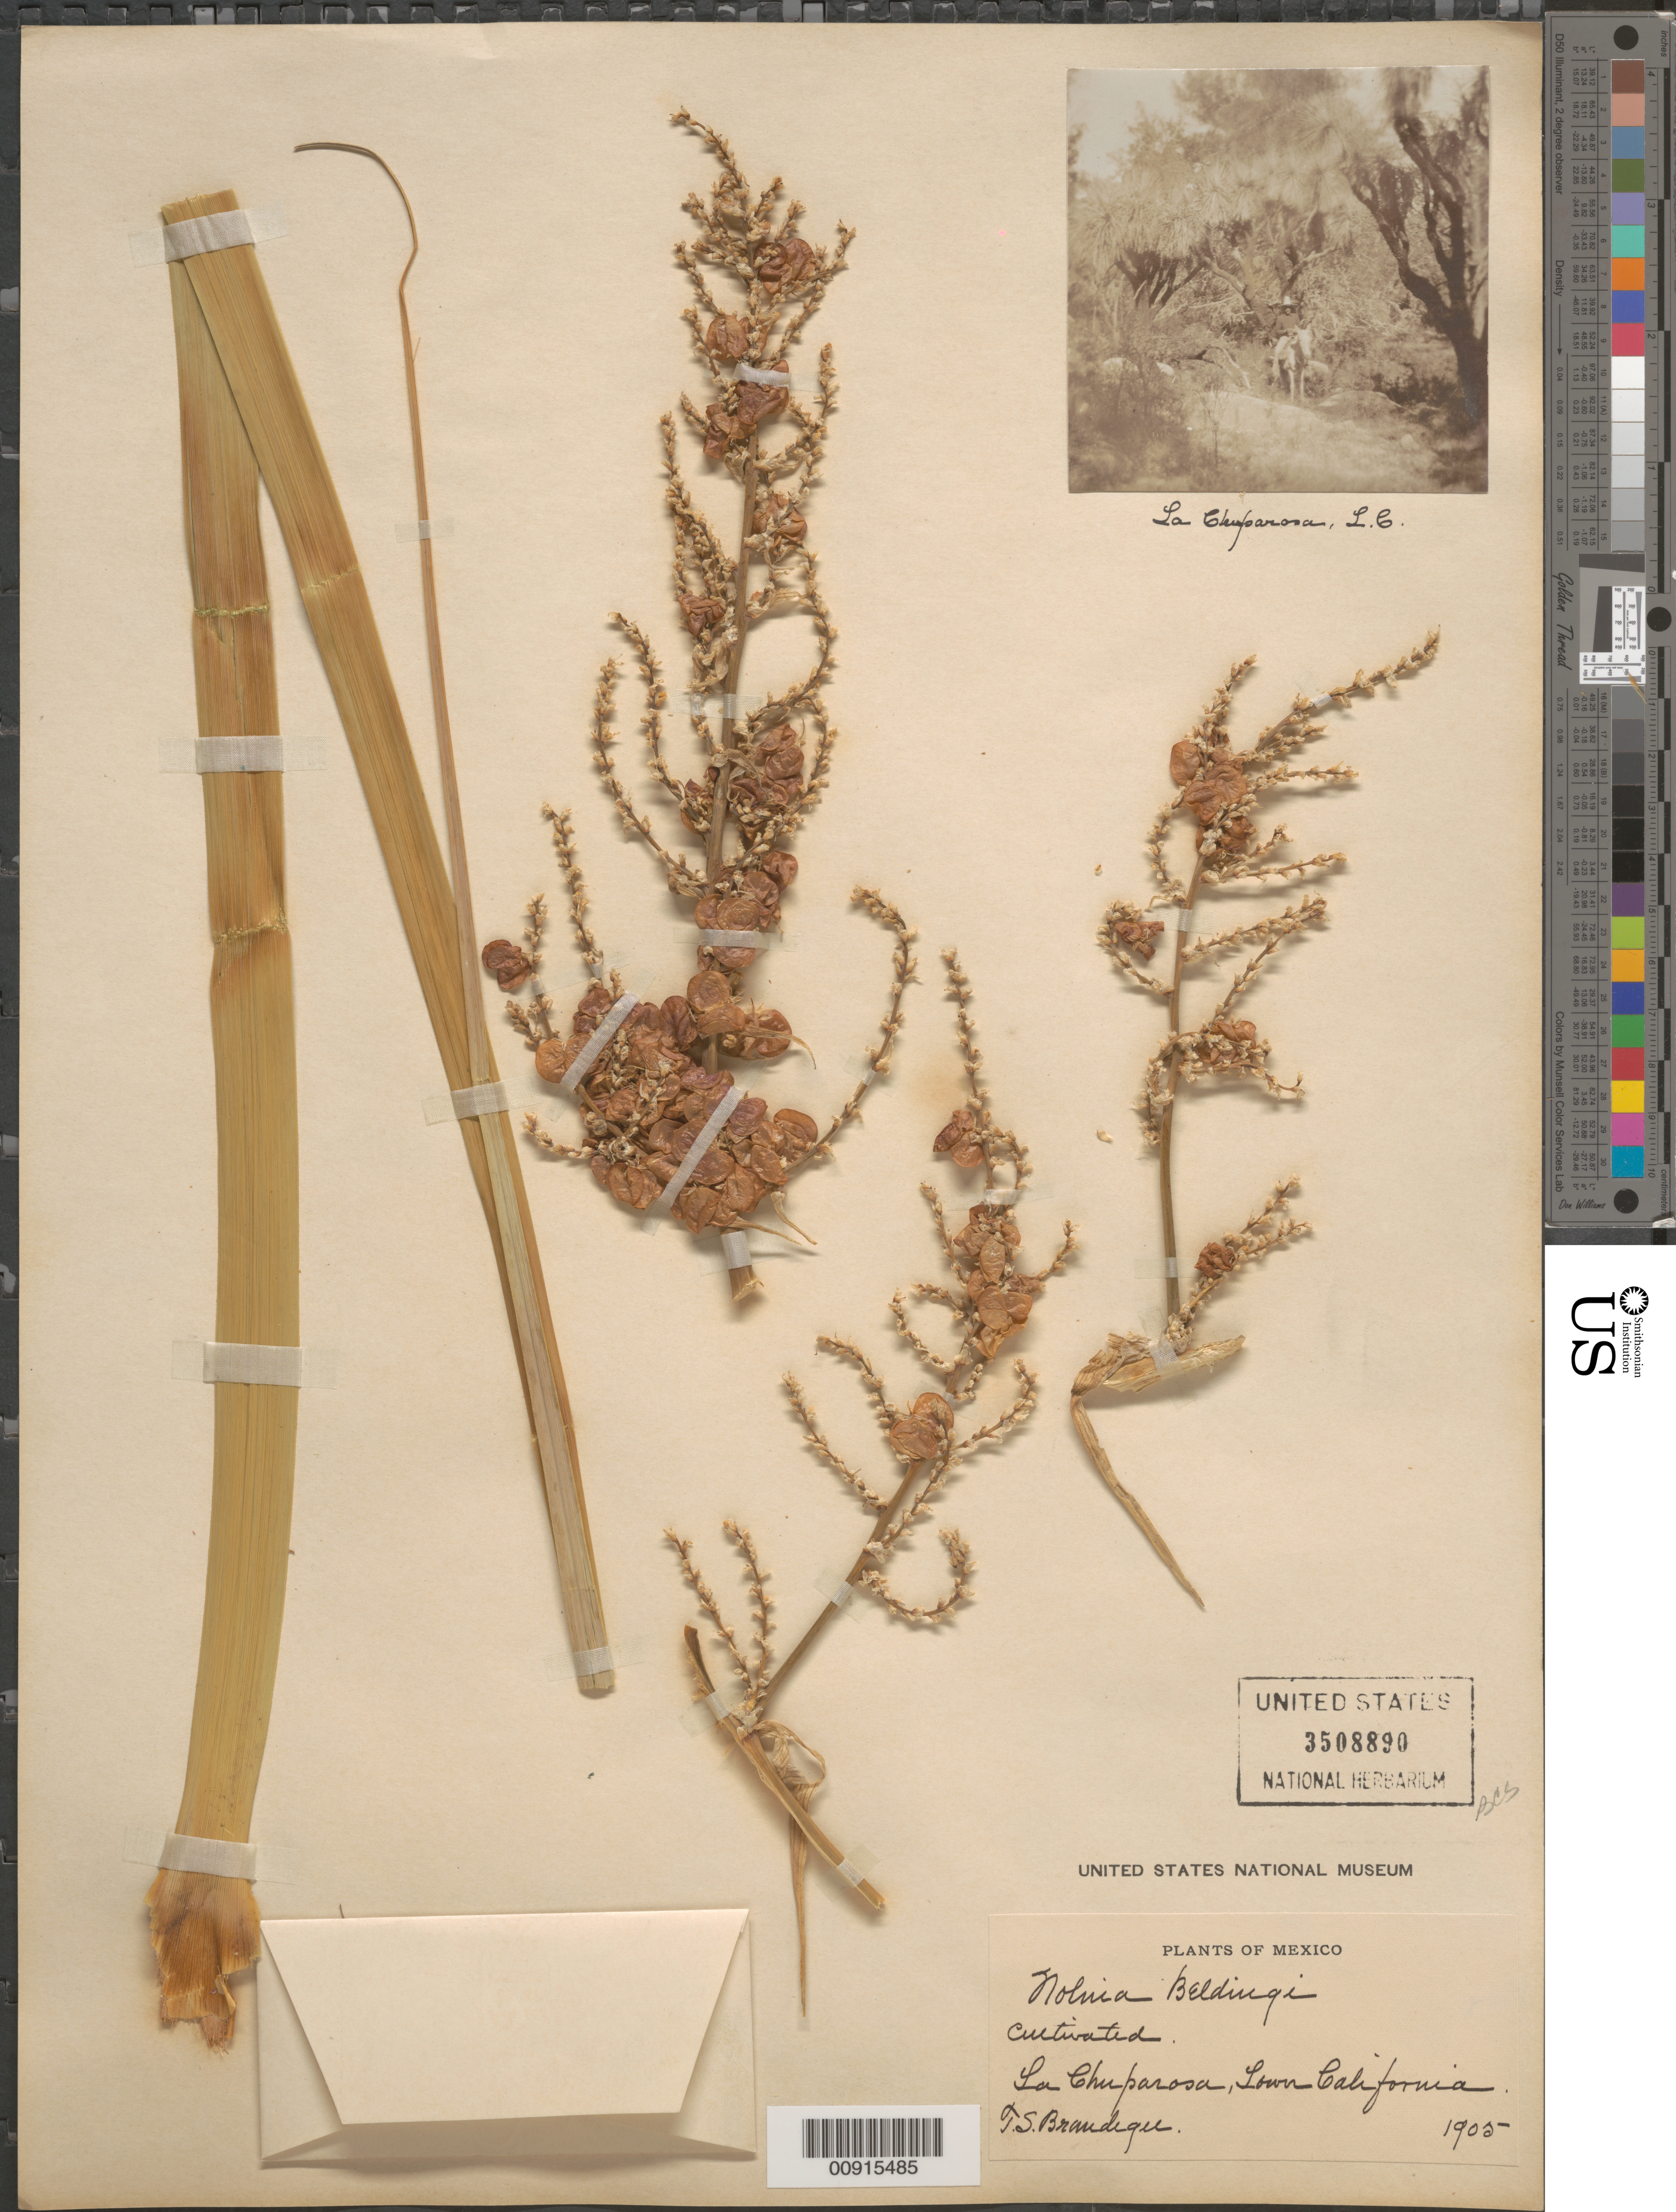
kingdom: Plantae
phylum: Tracheophyta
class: Liliopsida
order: Asparagales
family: Asparagaceae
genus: Nolina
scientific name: Nolina beldingii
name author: Brandegee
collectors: T. S. Brandegee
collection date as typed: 1905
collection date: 1905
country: Mexico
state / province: Baja California Sur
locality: La Chuparosa, Lower California.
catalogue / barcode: US 3508890